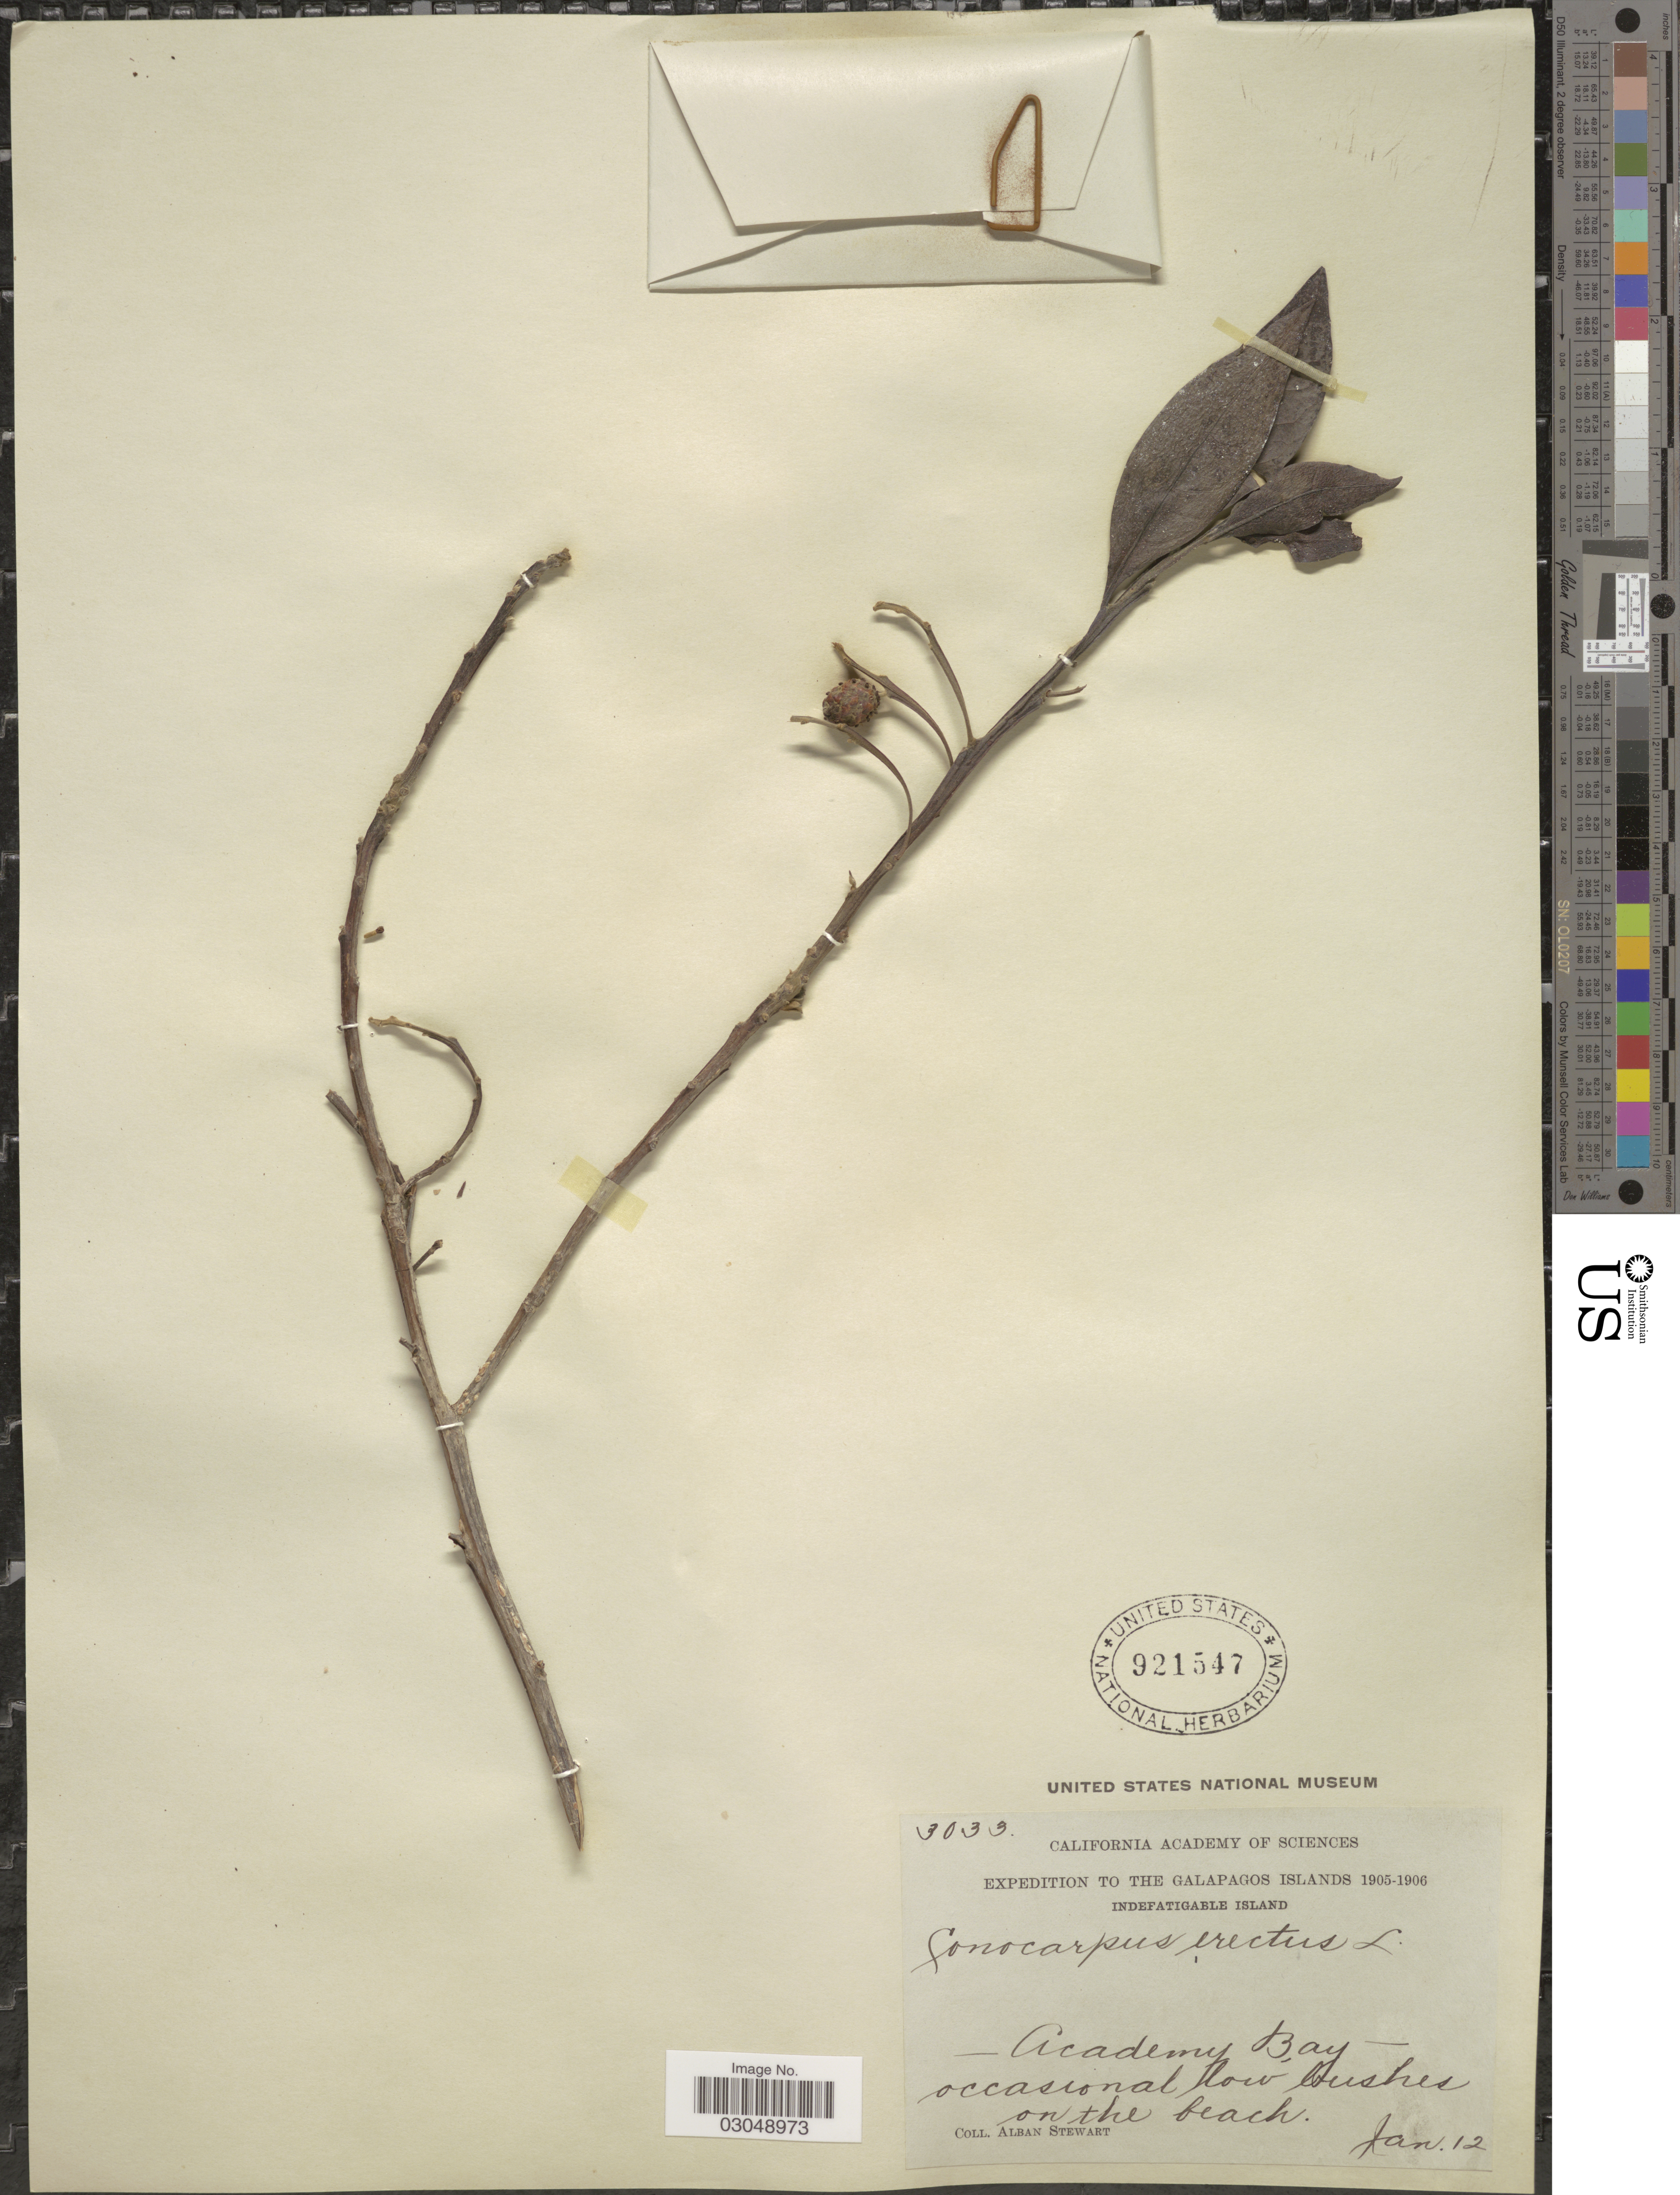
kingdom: Plantae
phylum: Tracheophyta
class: Magnoliopsida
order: Myrtales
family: Combretaceae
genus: Conocarpus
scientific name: Conocarpus erectus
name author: L.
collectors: A. Stewart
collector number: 3033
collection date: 1905-01-12/1906-01-12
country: Ecuador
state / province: Colón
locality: The Galapagos Islands. Indefatigable Island. Academy Bay.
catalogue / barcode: US 921547